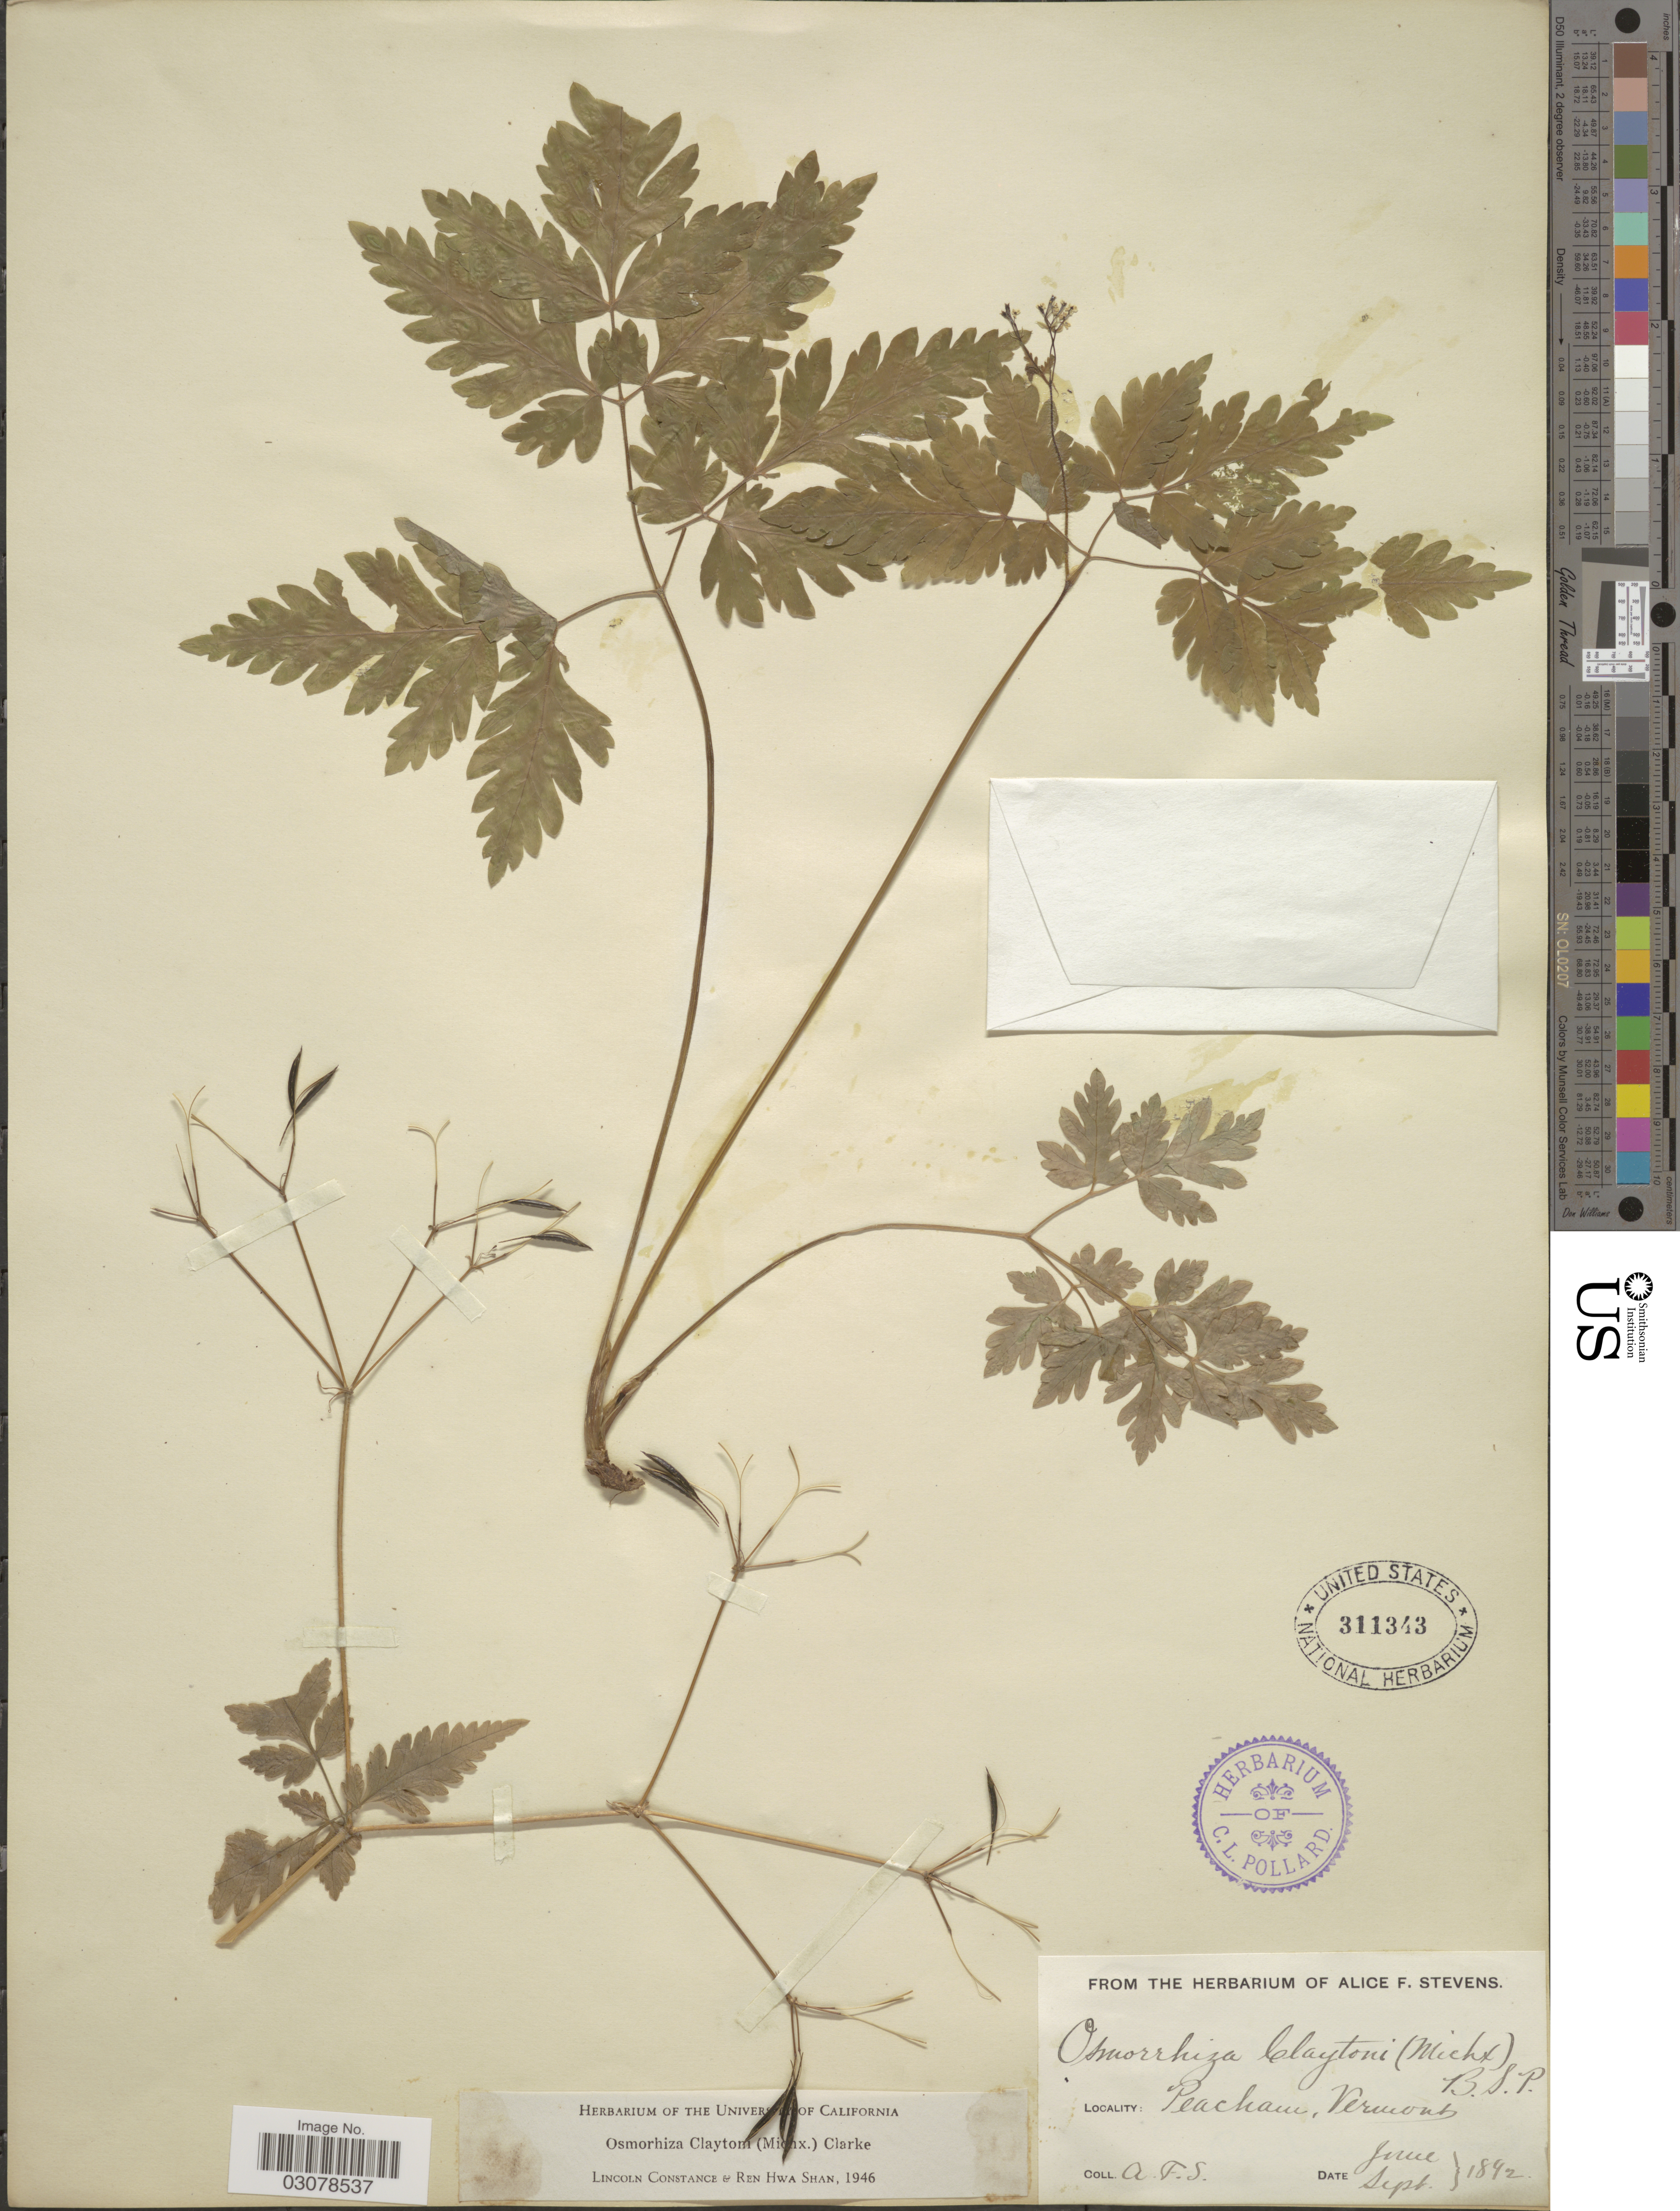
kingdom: Plantae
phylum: Tracheophyta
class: Magnoliopsida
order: Apiales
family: Apiaceae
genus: Osmorhiza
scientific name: Osmorhiza claytonii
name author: (Michx.) C.B. Clarke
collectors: A. Stevens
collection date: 1892-06/1892-09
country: United States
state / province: Vermont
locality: Peacham.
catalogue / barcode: US 311343